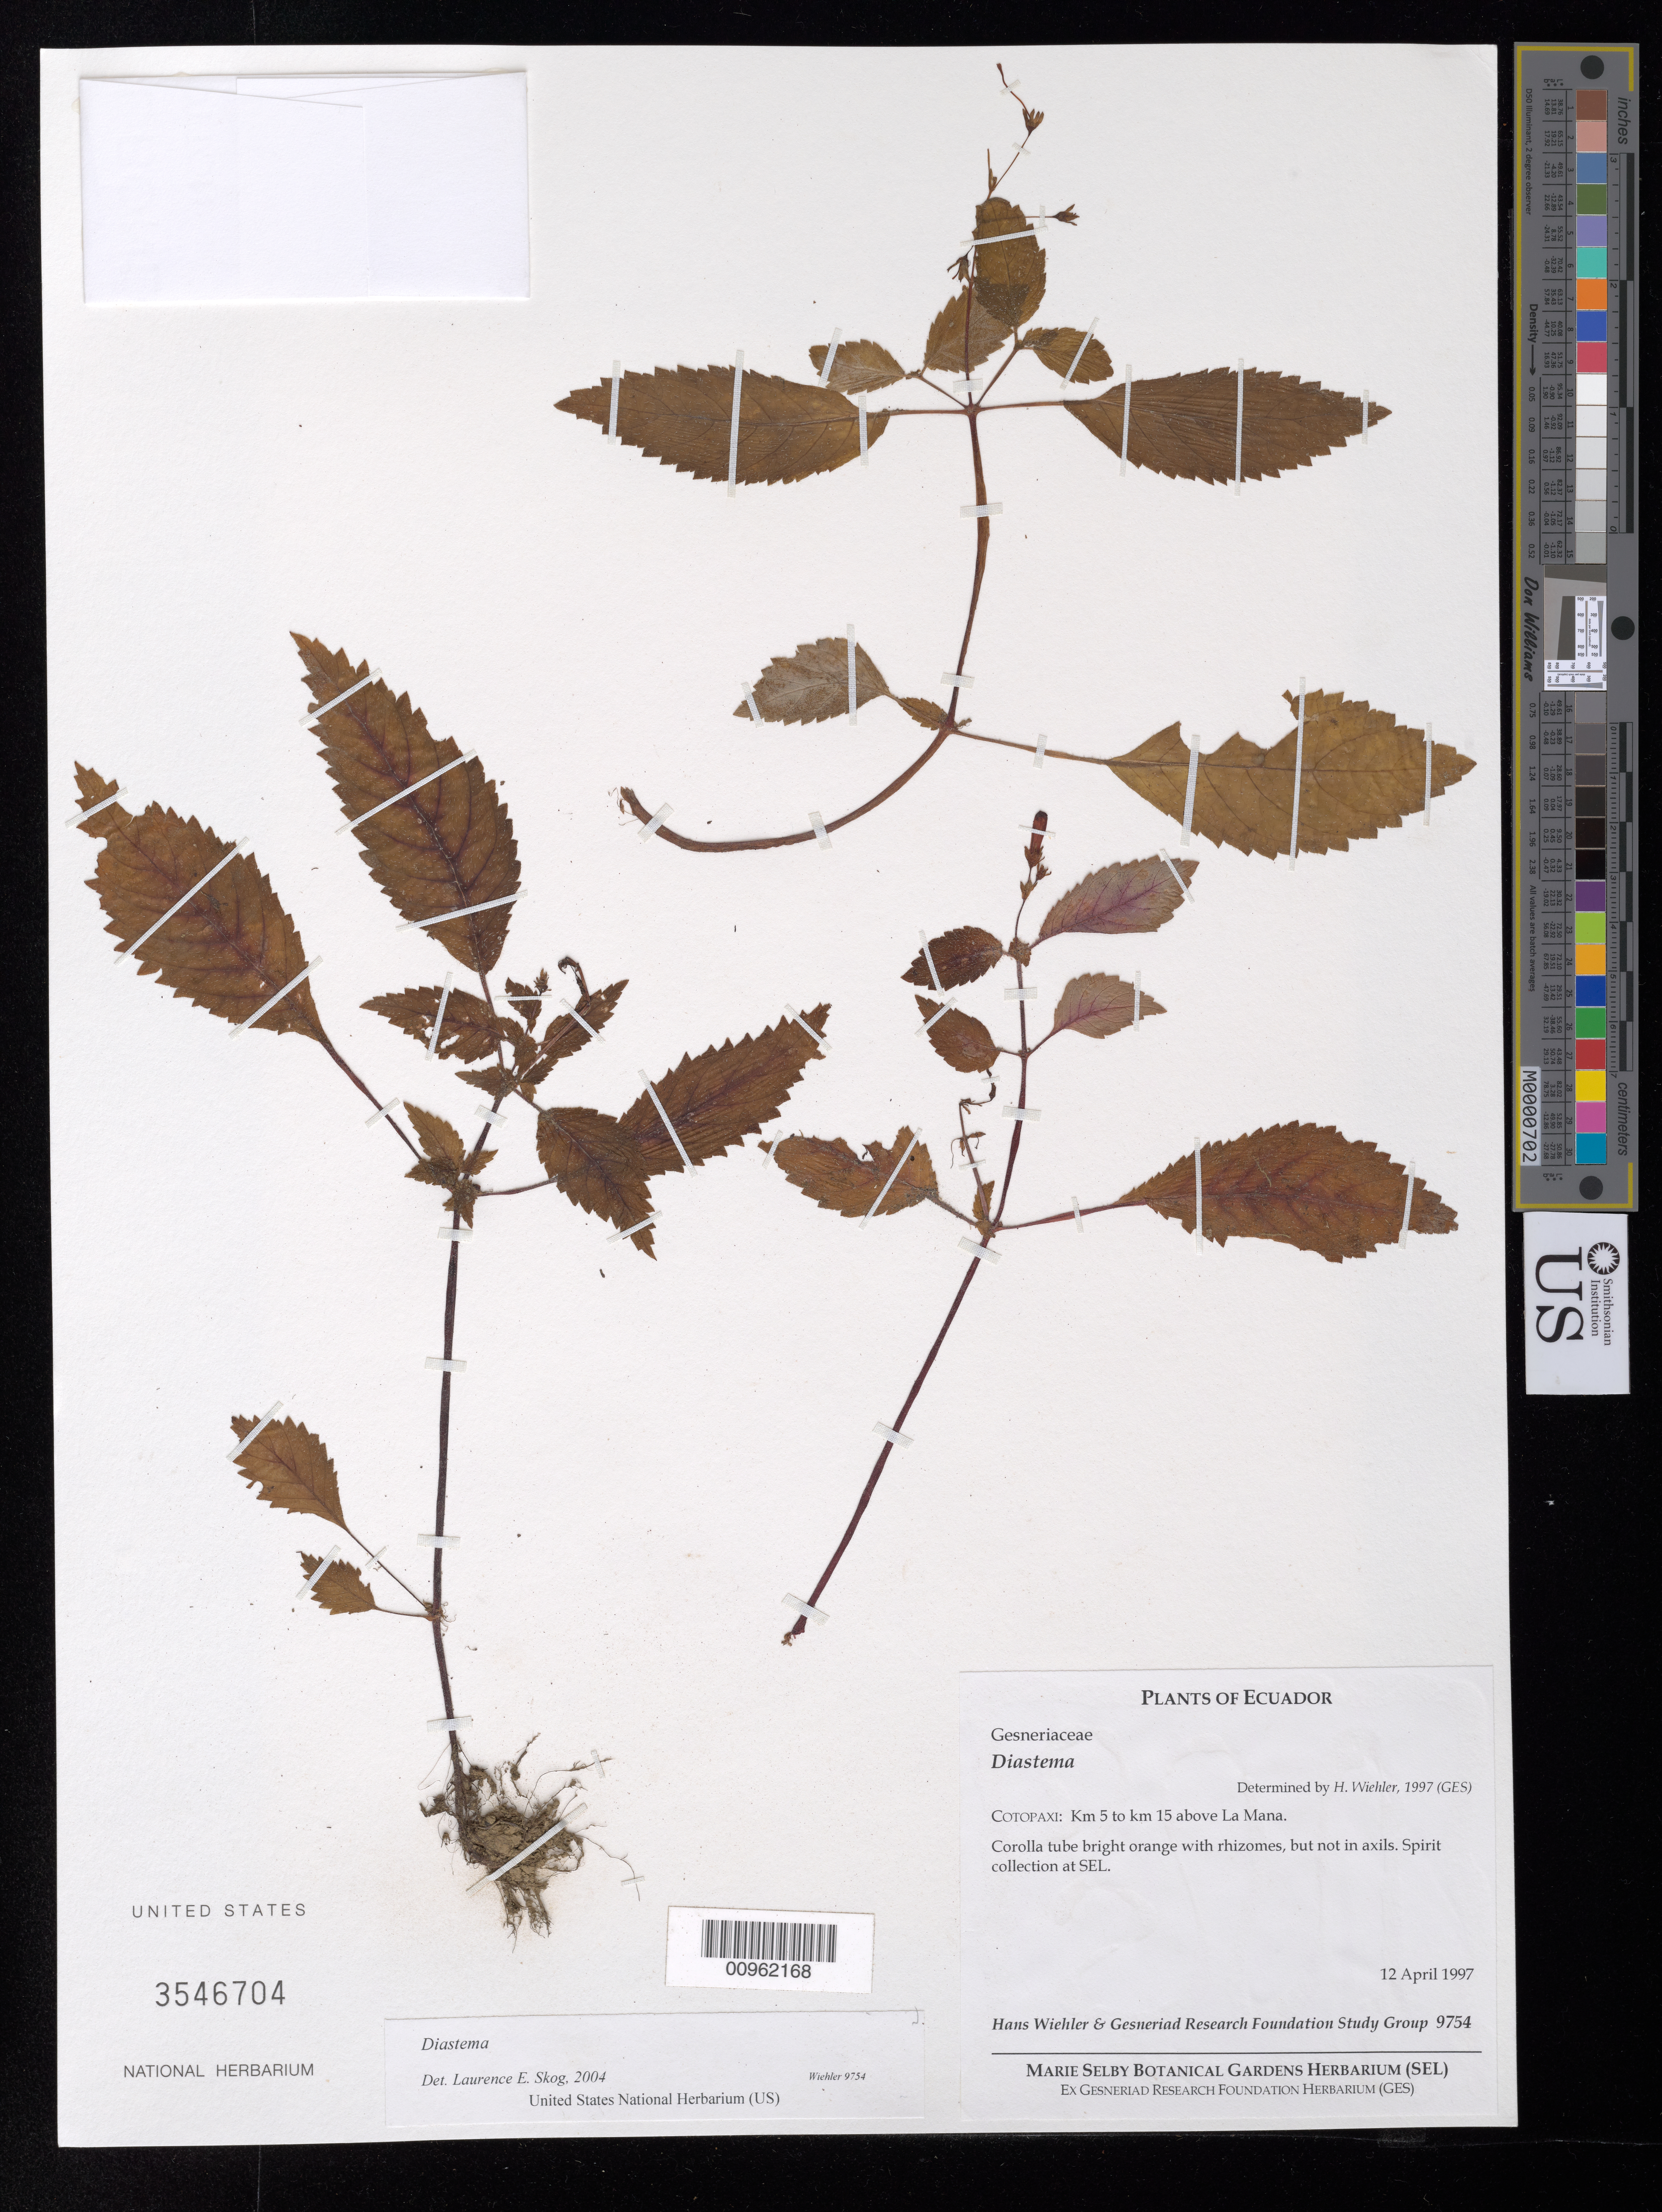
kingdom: Plantae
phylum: Tracheophyta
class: Magnoliopsida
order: Lamiales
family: Gesneriaceae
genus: Diastema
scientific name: Diastema sp.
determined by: Skog, Laurence E.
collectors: H. J. Wiehler & GRF Study Group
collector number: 9754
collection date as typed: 12 Apr 1997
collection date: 1997-04-12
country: Ecuador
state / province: Cotopaxi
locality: Cotopaxi: km 5 to km 15 above la Mana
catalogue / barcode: US 3546704